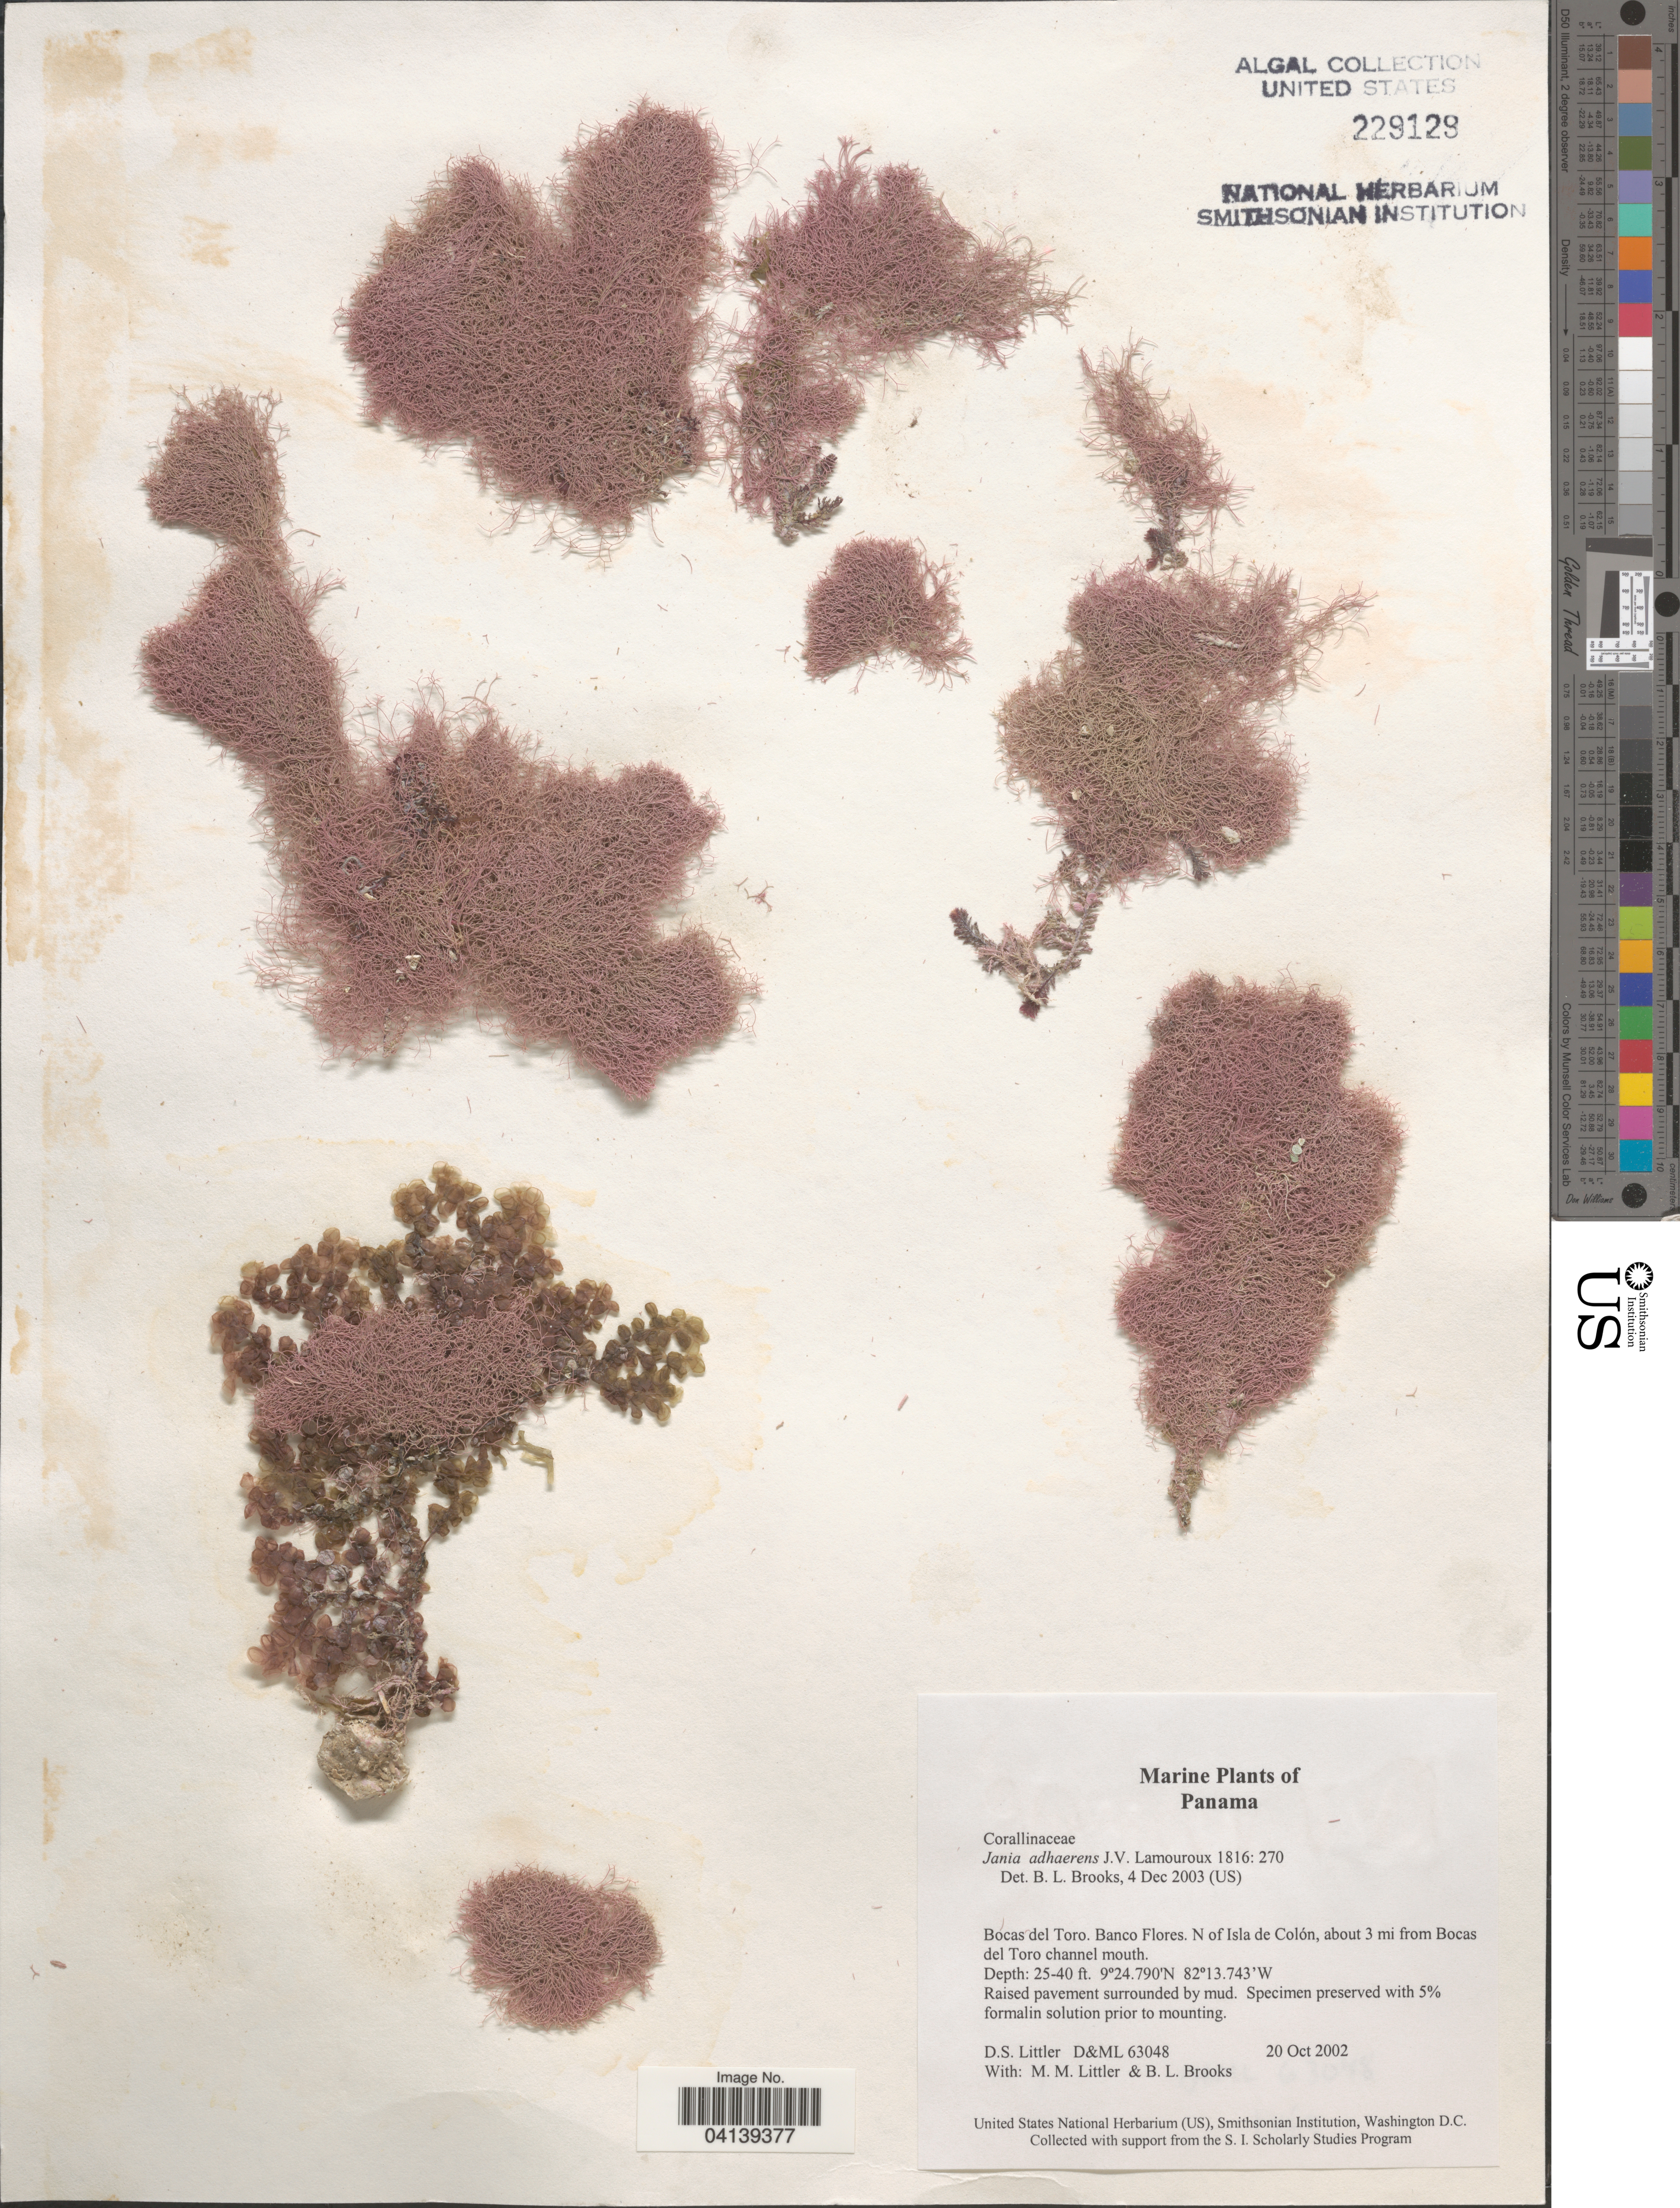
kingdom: Plantae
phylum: Rhodophyta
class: Florideophyceae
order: Corallinales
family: Corallinaceae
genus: Jania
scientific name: Jania pedunculatum var. adhaerens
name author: (J.V.Lamouroux) A.S.Harvey et al.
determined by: Algae name updating Project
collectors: D. S. Littler & B. Brooks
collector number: D&ML63048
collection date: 2002-10-20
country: Panama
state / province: Bocas del Toro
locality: Banco Flores. N of Isla de Colón, about 3 mi from Bocas del Toro channel mouth.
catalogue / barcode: US 229129